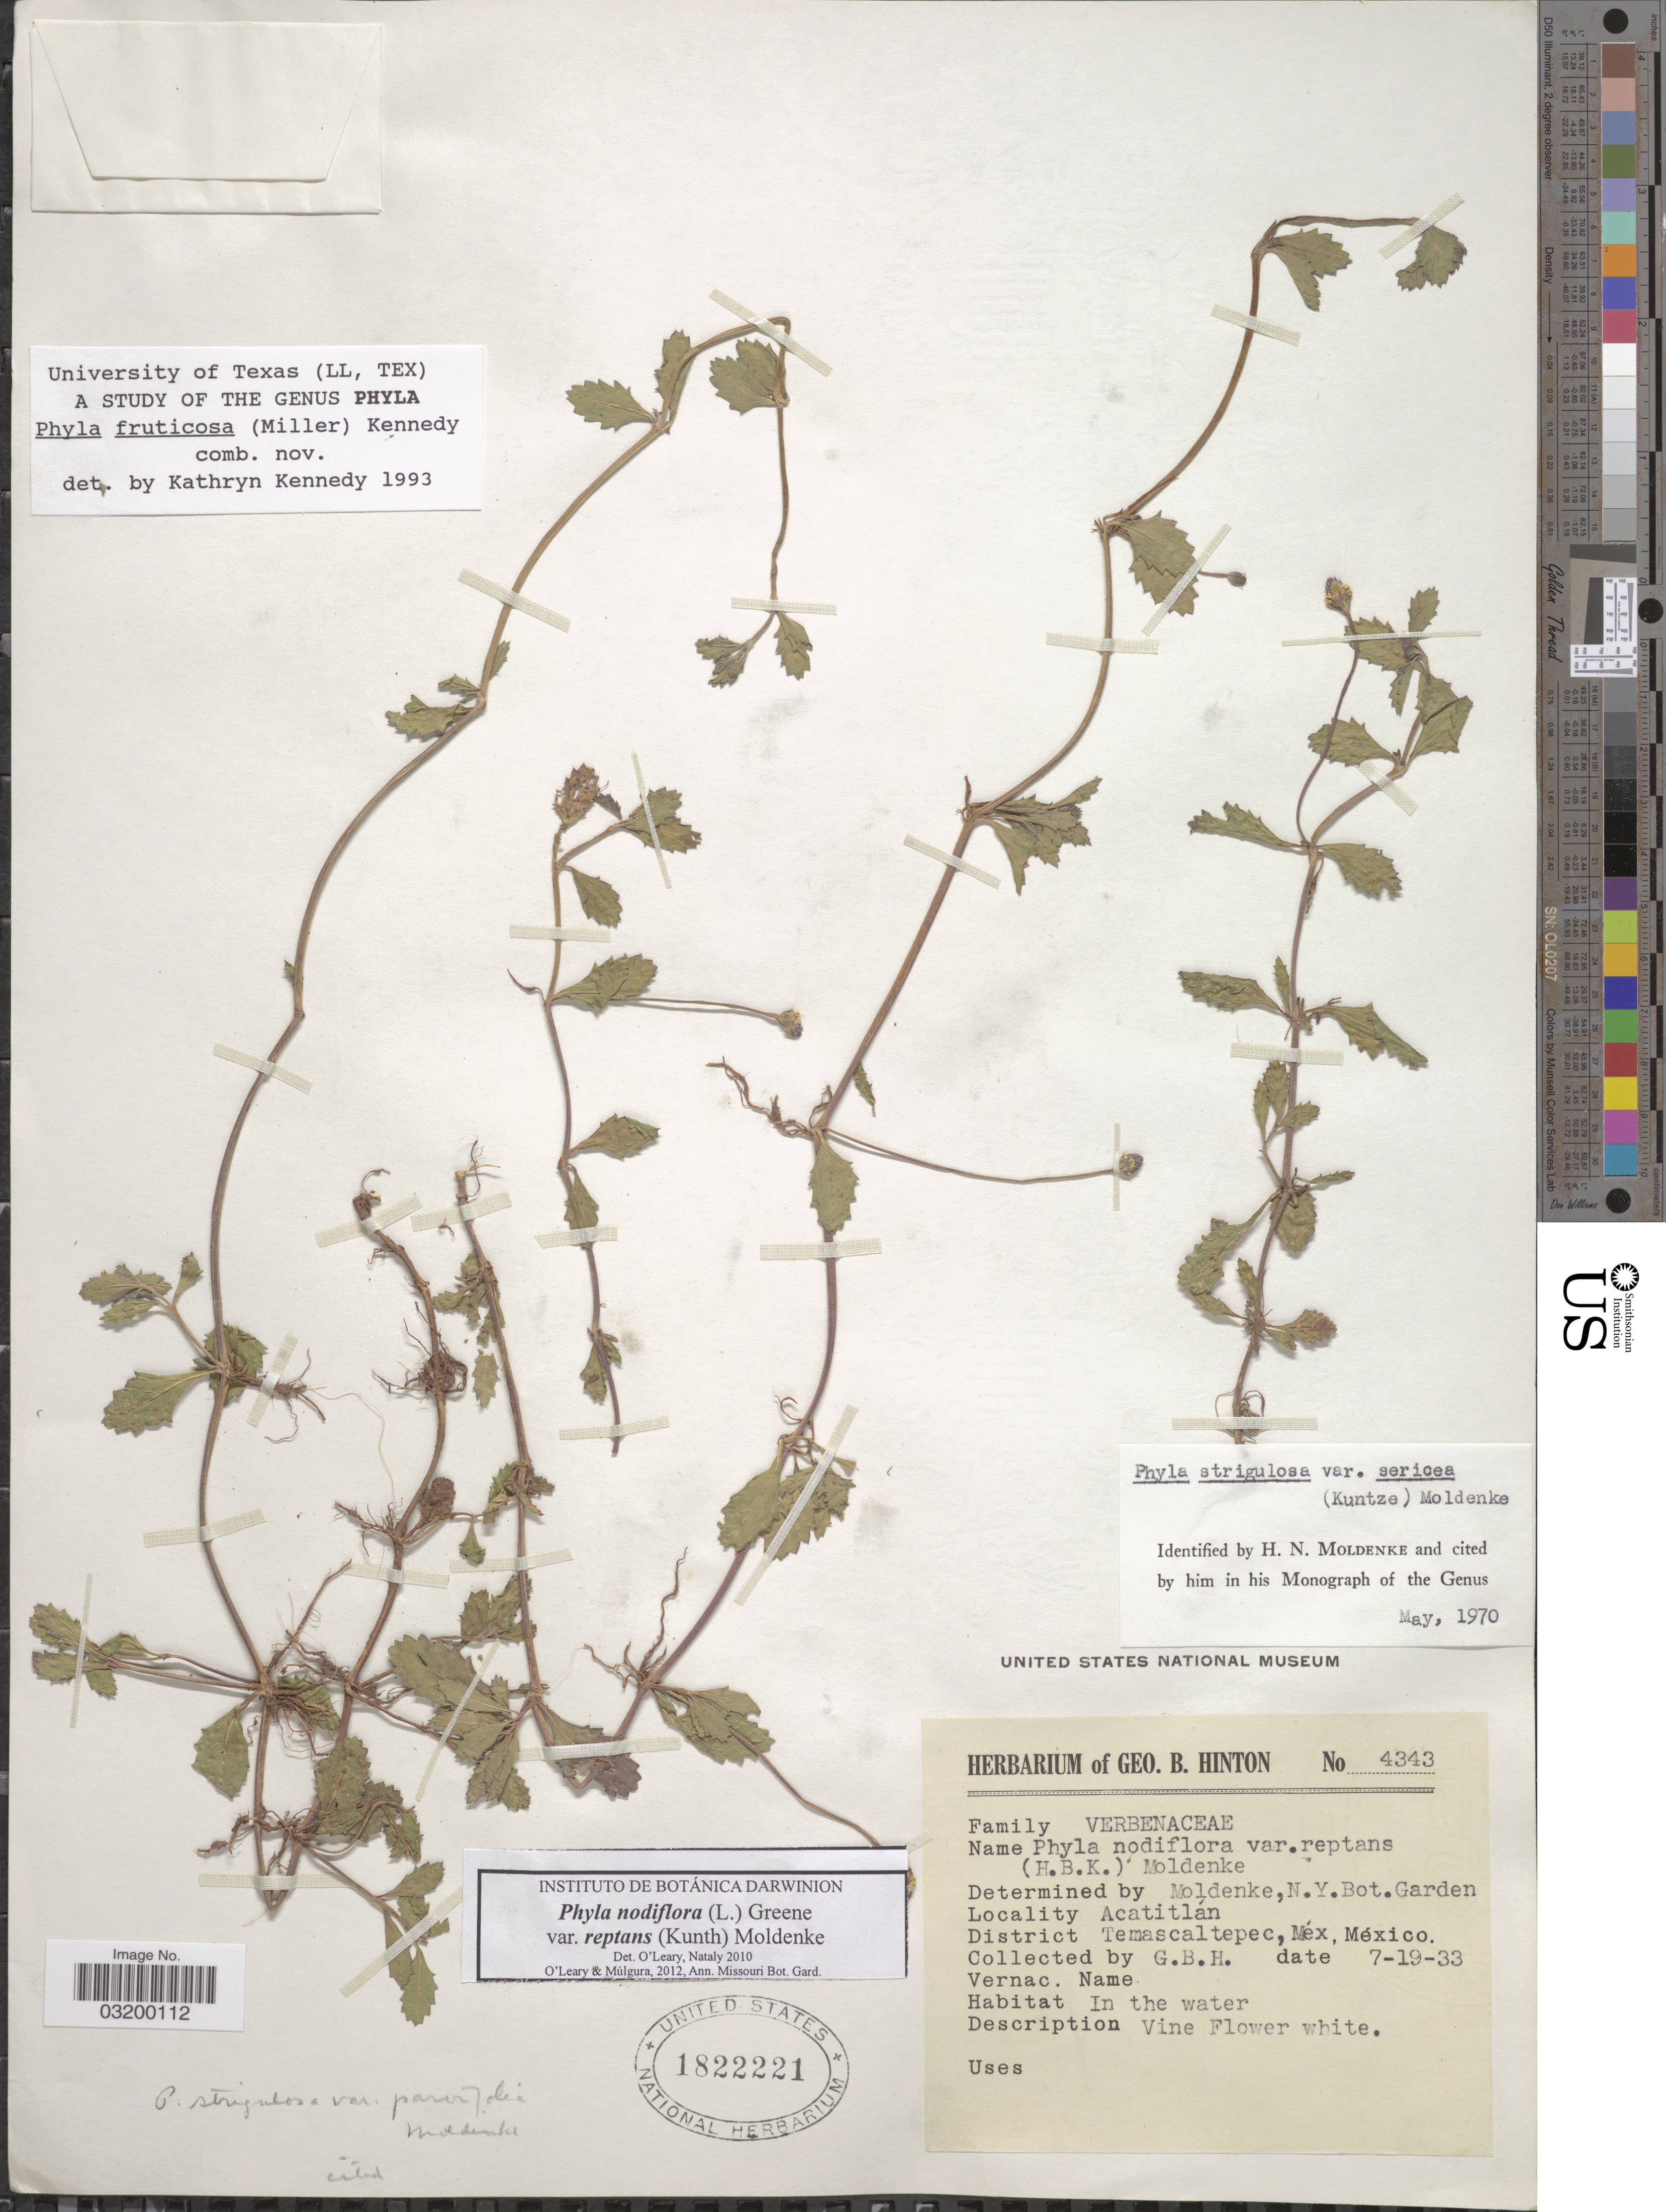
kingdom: Plantae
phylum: Tracheophyta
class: Magnoliopsida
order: Lamiales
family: Verbenaceae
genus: Phyla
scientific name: Phyla nodiflora var. reptans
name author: (Kunth) Moldenke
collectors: G. B. Hinton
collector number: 4343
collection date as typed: Transcribed d/m/y: 19/7/33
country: Mexico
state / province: México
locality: Acatitlan, District Temascaltepec.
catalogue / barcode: US 1822221